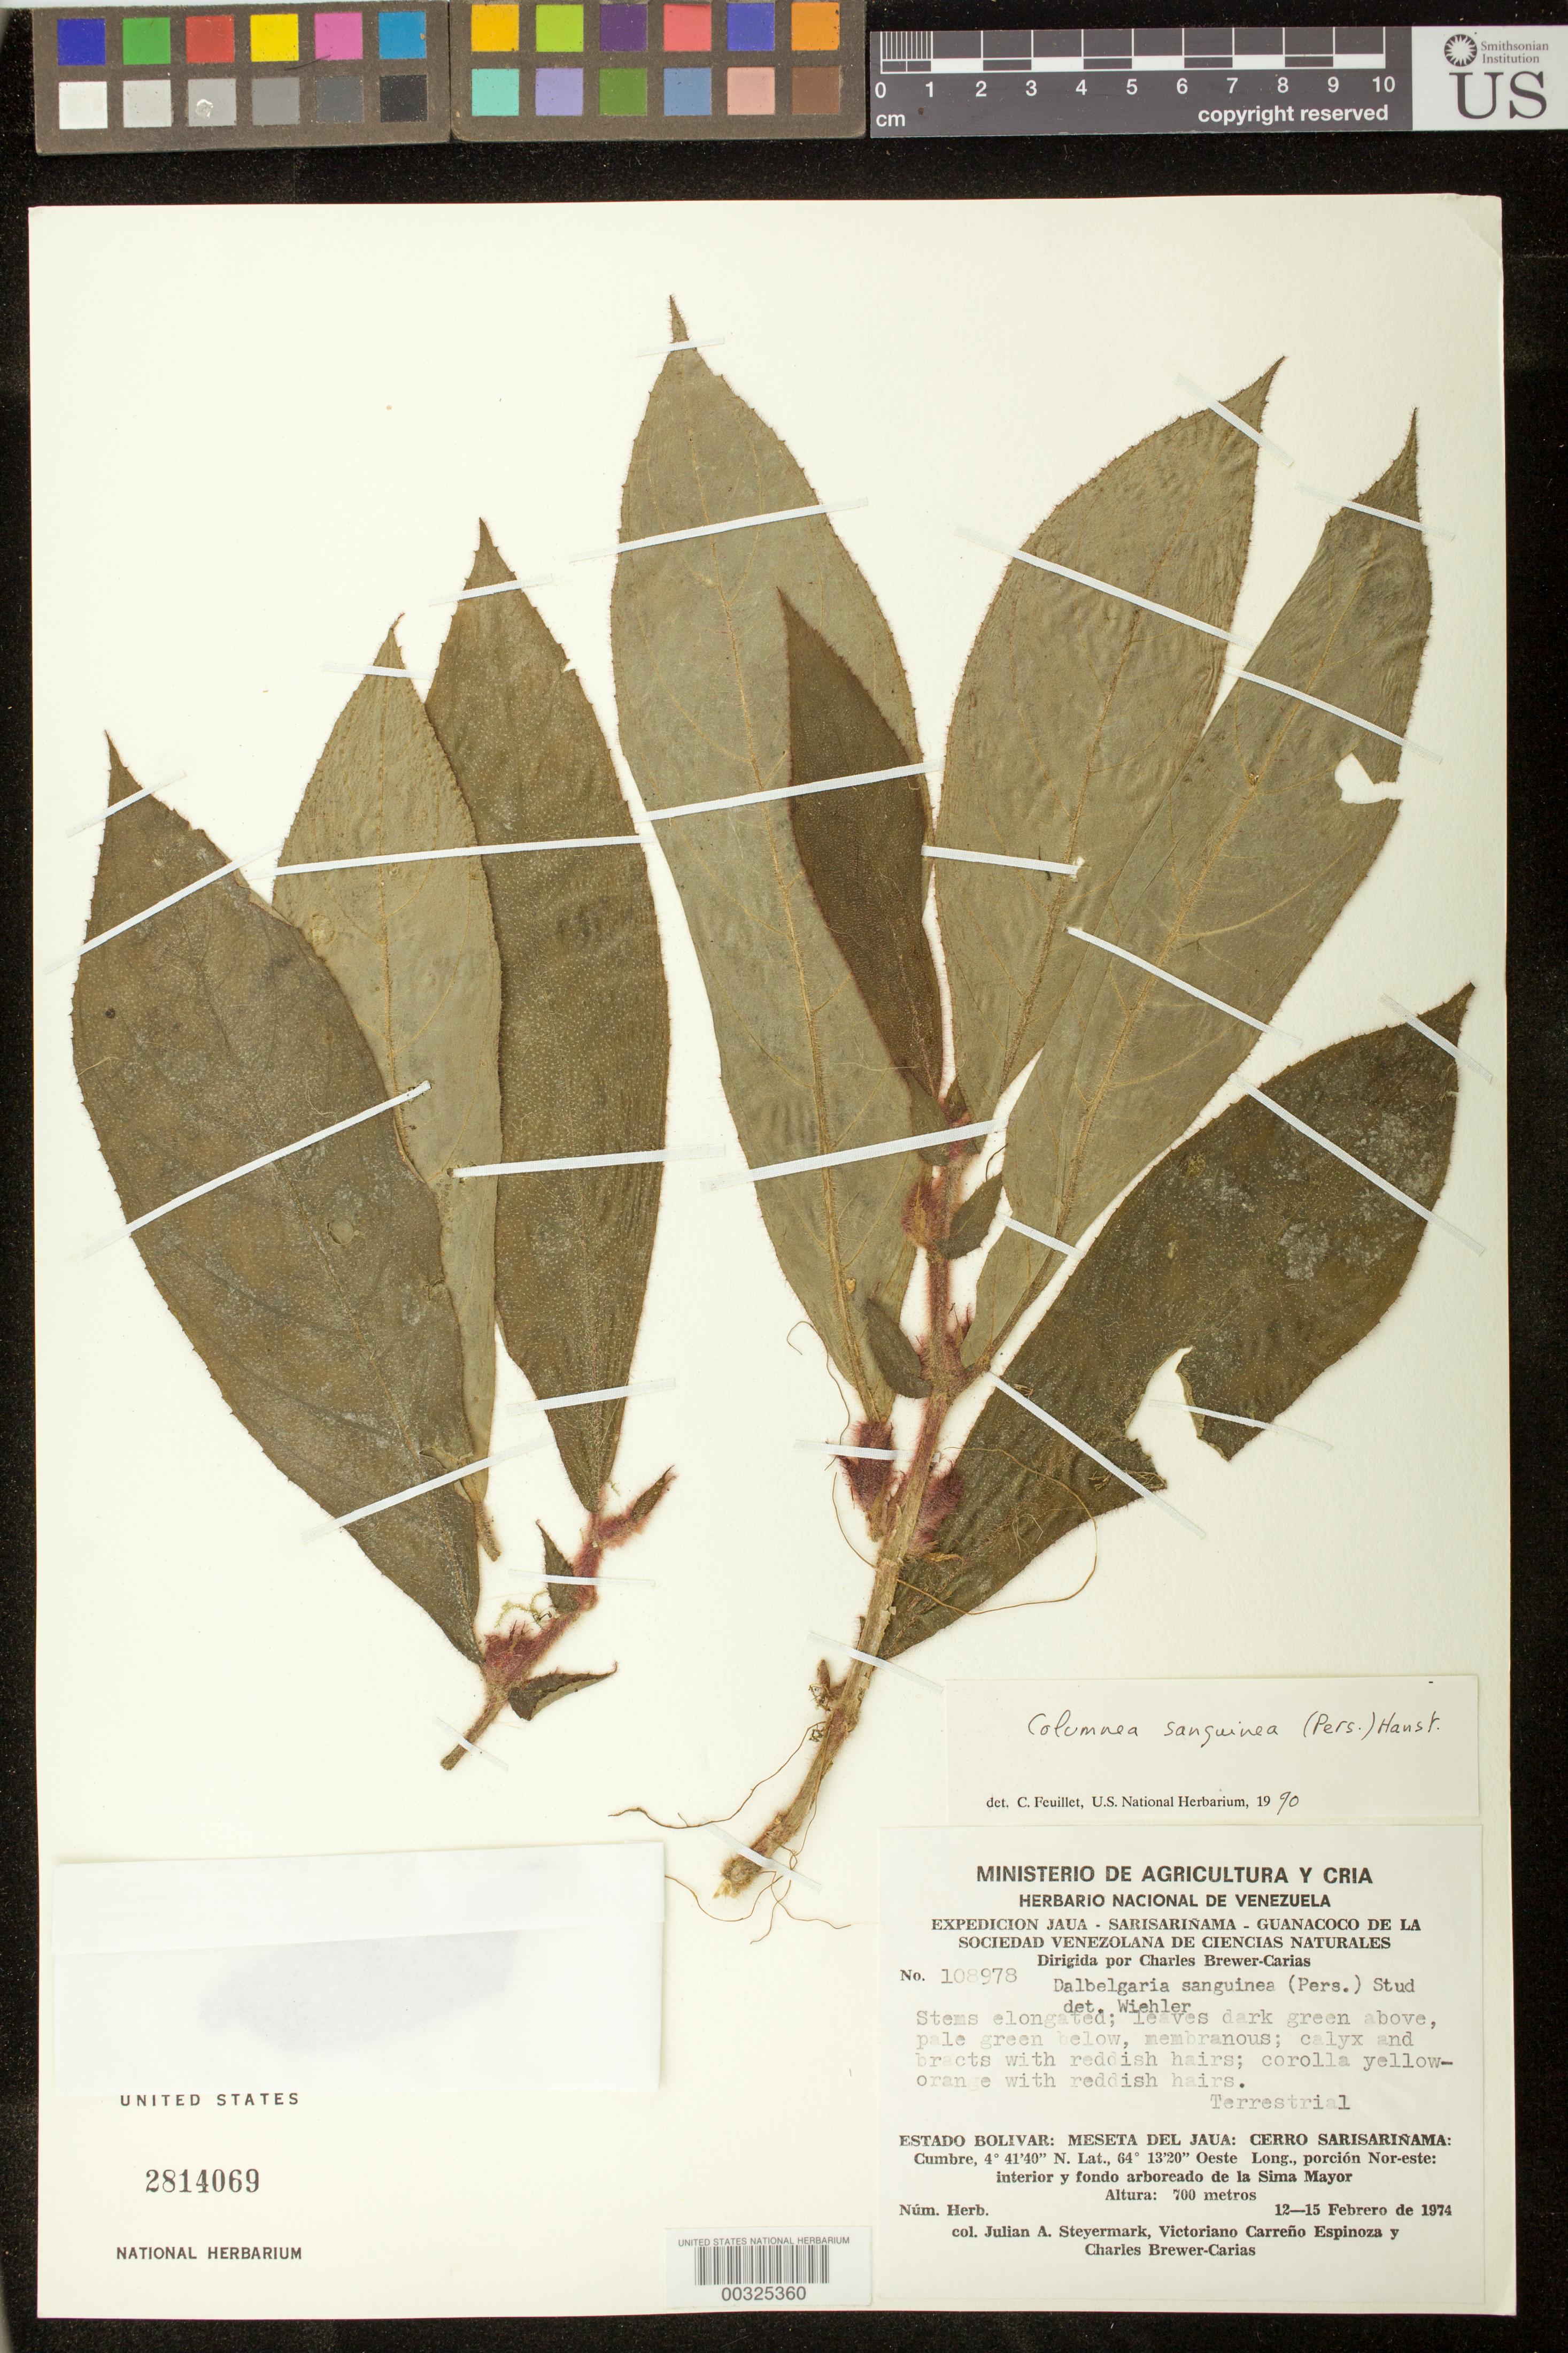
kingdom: Plantae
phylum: Tracheophyta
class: Magnoliopsida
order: Lamiales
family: Gesneriaceae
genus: Columnea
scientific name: Columnea sanguinea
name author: (Pers.) Hanst.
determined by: Skog, Laurence E.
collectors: J. Steyermark, V. Espinoza & C. Brewer-Carias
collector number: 108978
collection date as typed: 12-15 Feb 1974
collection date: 1974-02-12/1974-02-15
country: Venezuela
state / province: Bolívar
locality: Meseta del Jaua: Cerro Sarisarinama: Cumbre, interior y fondo arboreado de la Sima Mayor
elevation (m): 700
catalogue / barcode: US 2814069